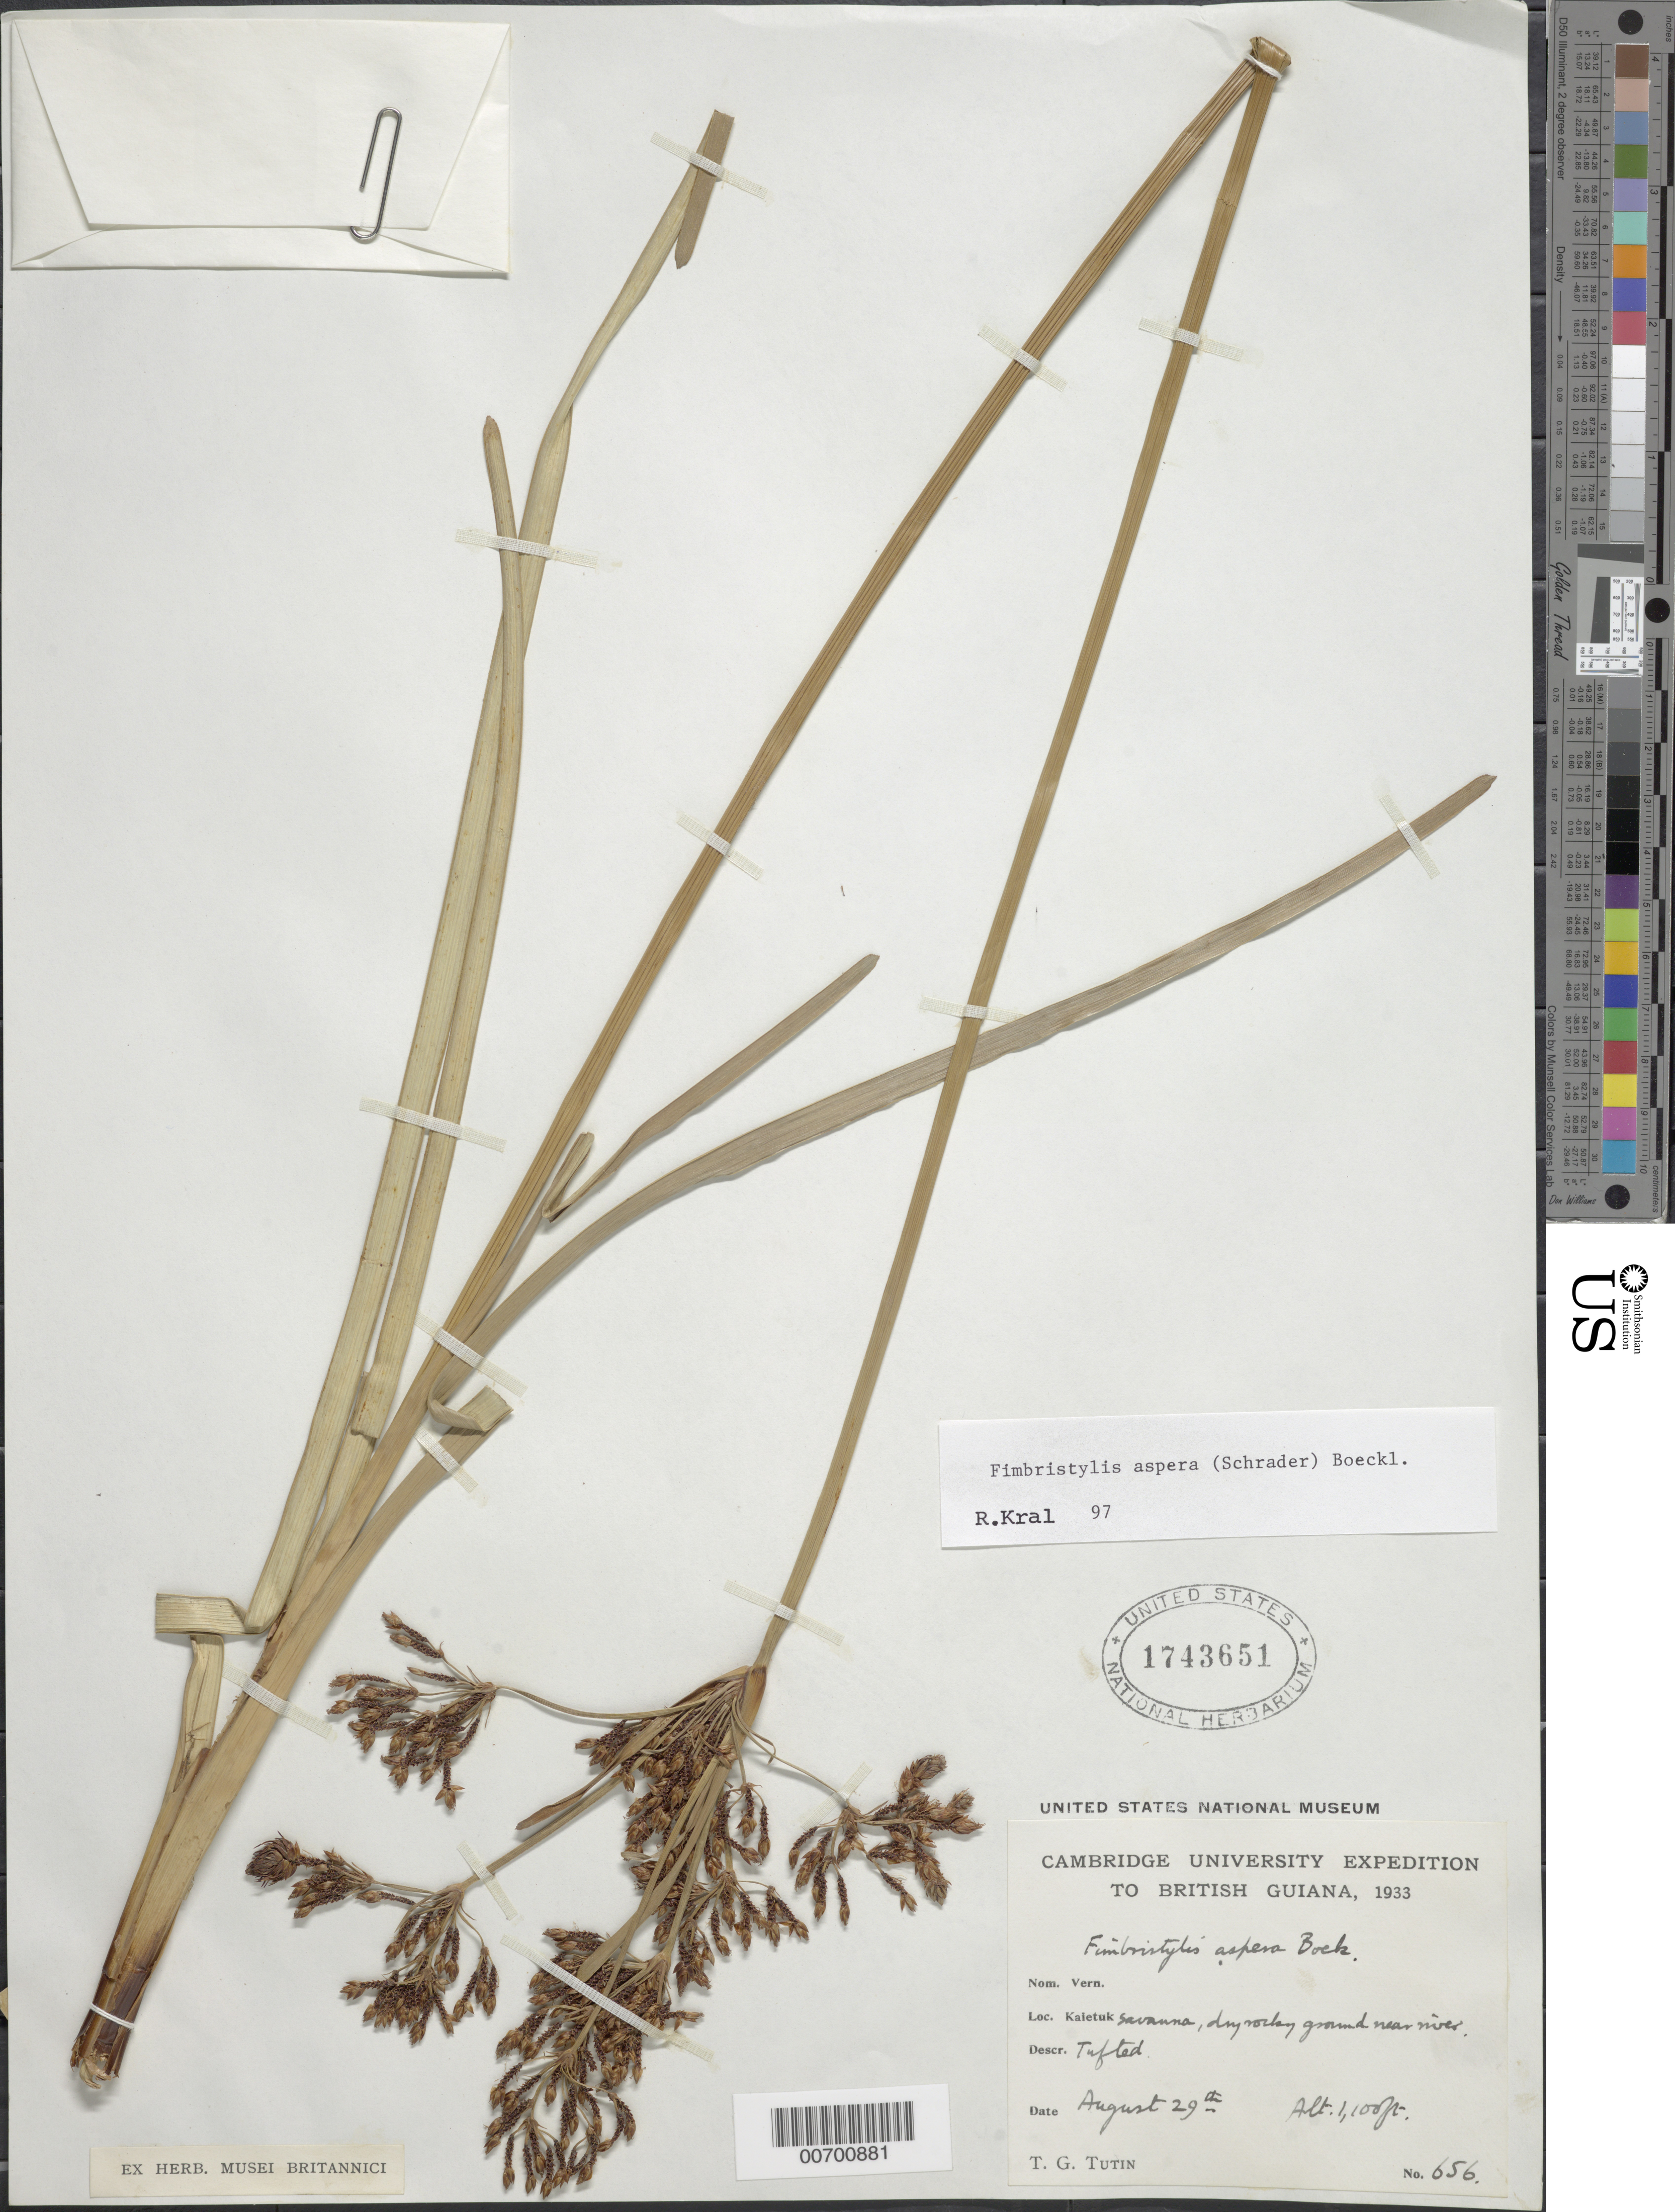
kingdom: Plantae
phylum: Tracheophyta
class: Liliopsida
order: Poales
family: Cyperaceae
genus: Fimbristylis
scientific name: Fimbristylis aspera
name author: (Schrad.) Boeckeler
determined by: Kral, Robert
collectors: T. G. Tutin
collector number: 656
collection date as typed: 29-Aug-33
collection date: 1933-08-29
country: Guyana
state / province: Potaro-Siparuni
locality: Kaietuk Savanna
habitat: Dry rocky ground near river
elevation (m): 305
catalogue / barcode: US 1743651